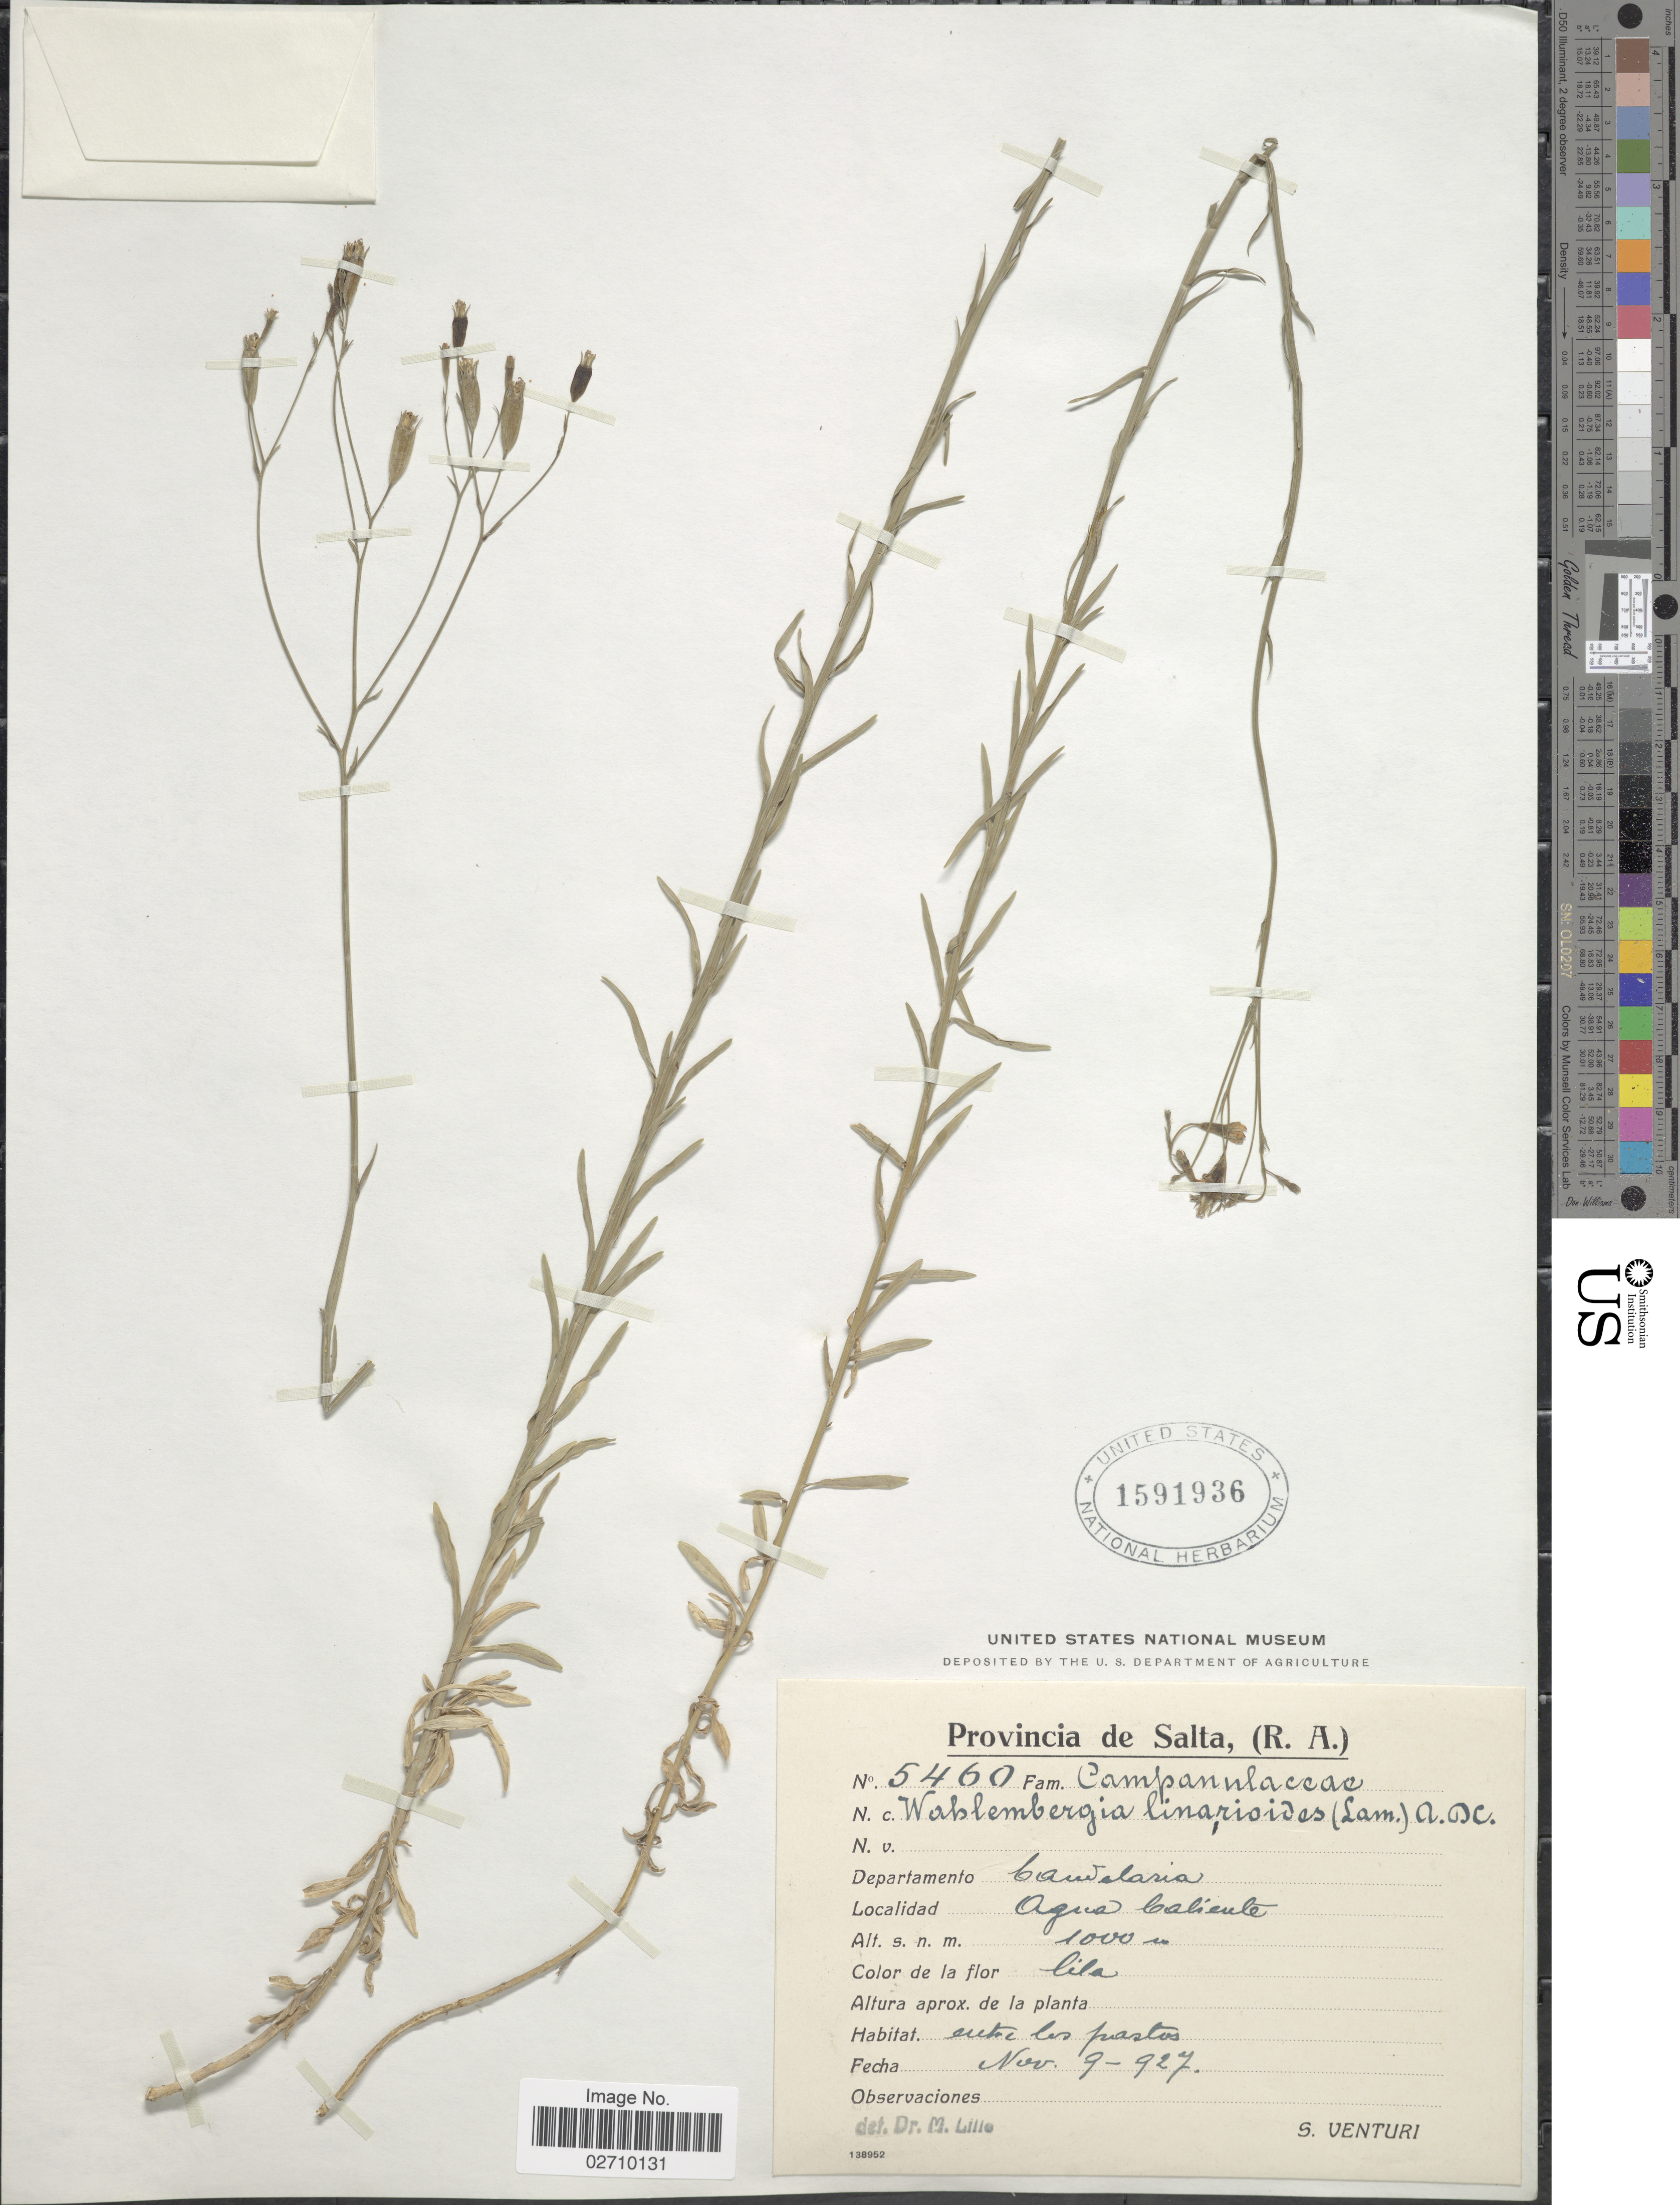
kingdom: Plantae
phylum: Tracheophyta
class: Magnoliopsida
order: Asterales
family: Campanulaceae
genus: Wahlenbergia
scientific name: Wahlenbergia linarioides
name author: (Lam.) A. DC.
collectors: S. Venturi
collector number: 5460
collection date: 1927-11-09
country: Argentina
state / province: Salta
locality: Departamento: Candelaria, Agua Caliente.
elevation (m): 1000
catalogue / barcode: US 1591936